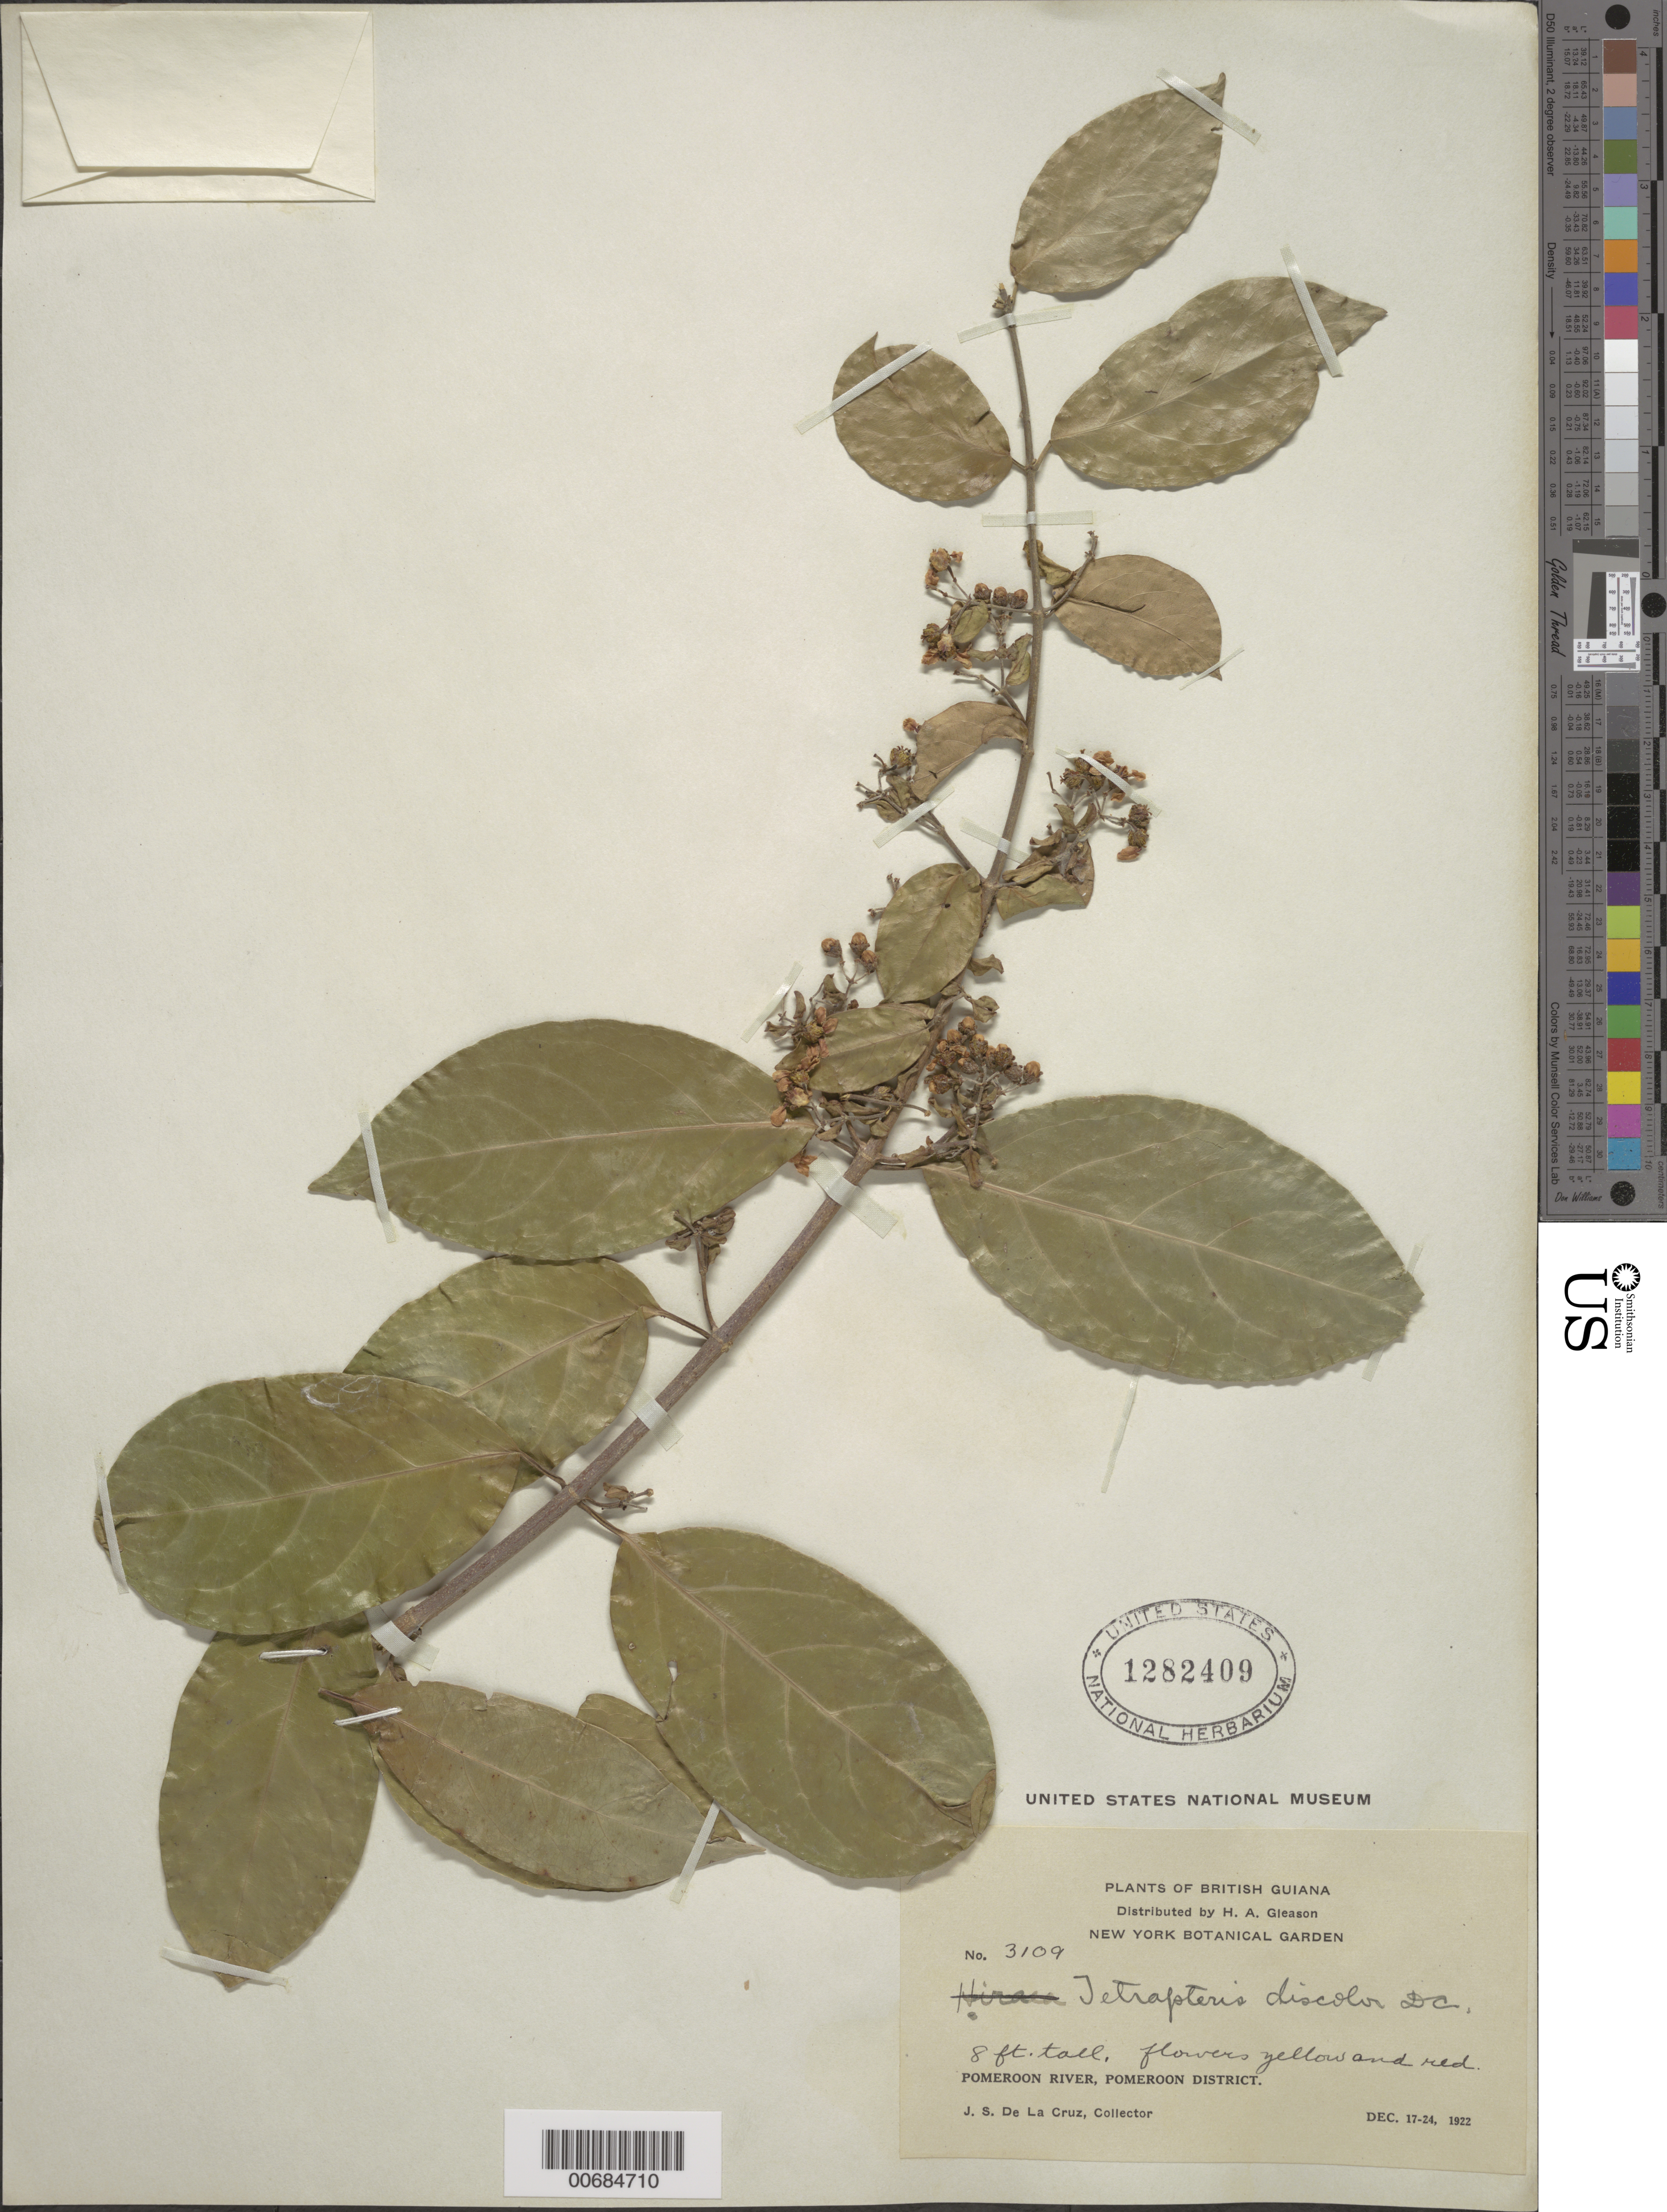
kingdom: Plantae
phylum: Tracheophyta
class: Magnoliopsida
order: Malpighiales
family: Malpighiaceae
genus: Tetrapterys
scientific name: Tetrapterys discolor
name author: (G. Mey.) DC.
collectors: J. S. de la Cruz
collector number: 3109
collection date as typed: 17-Dec-22 to 24-Dec-22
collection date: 1922-12-17/1922-12-24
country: Guyana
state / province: Pomeroon-Supenaam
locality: Pomeroon R.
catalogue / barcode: US 1282409